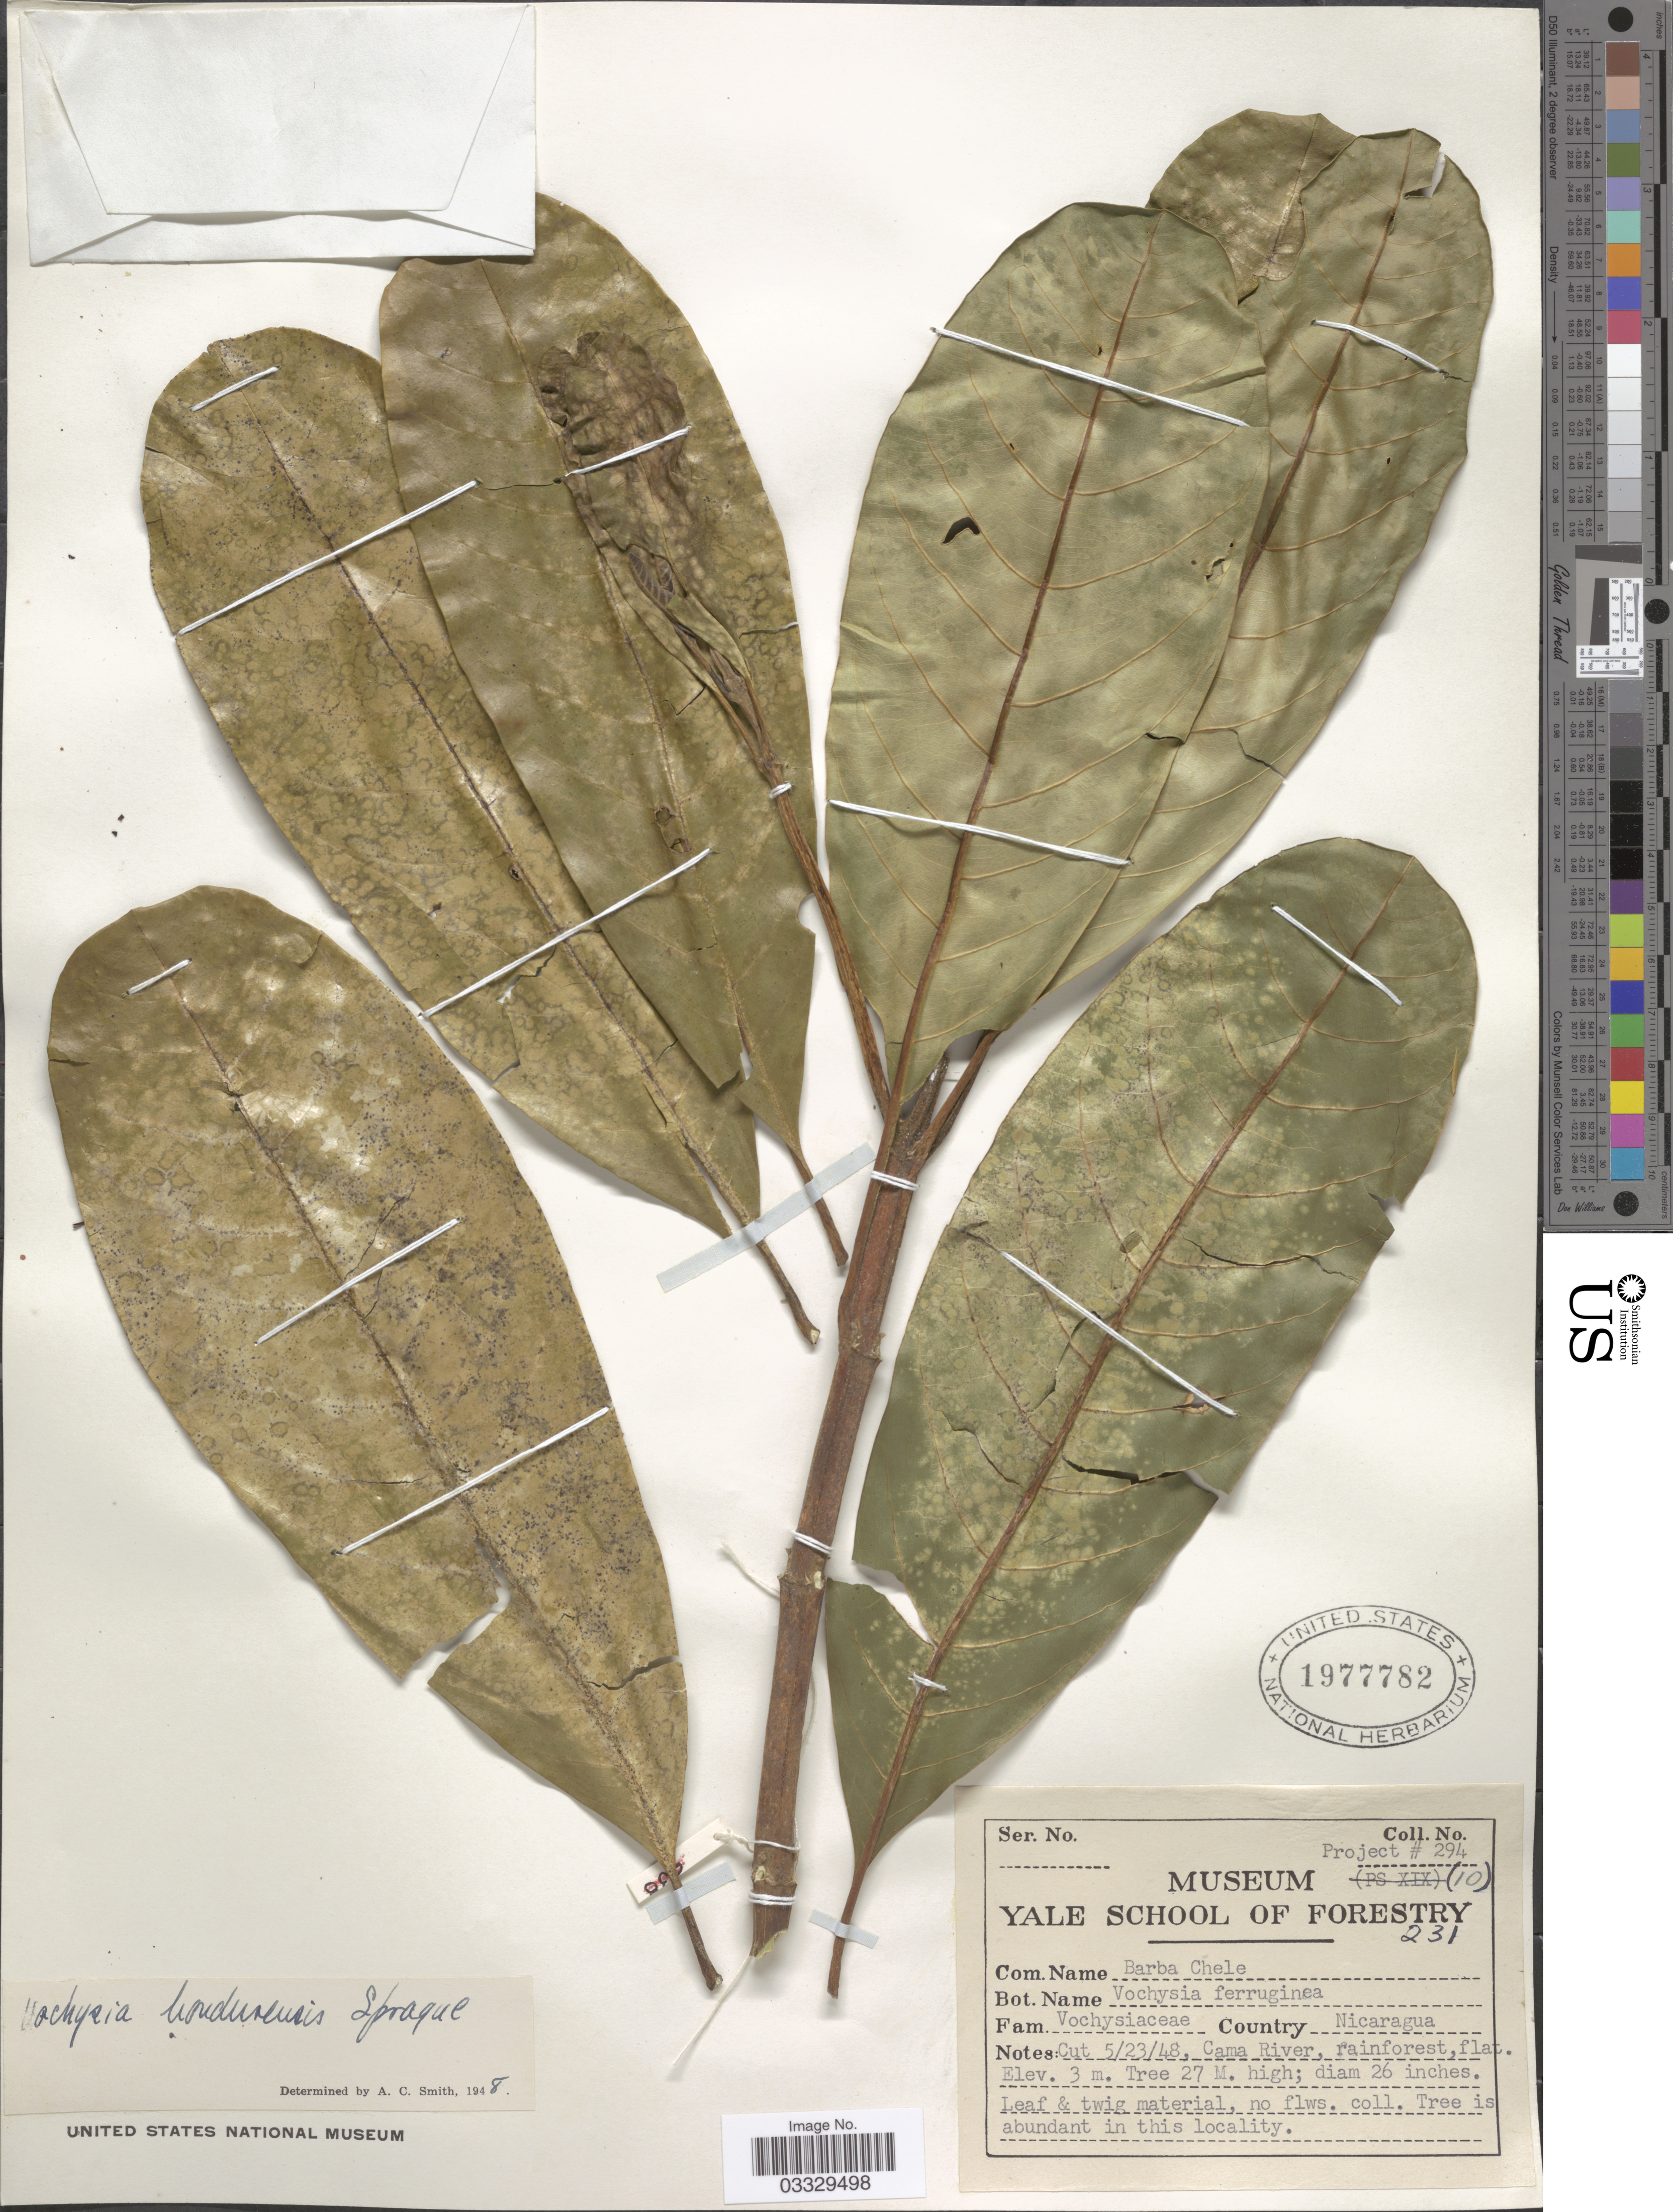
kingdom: Plantae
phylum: Tracheophyta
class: Magnoliopsida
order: Myrtales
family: Vochysiaceae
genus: Vochysia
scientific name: Vochysia hondurensis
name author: Sprague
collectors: Yale School of Forestry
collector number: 294?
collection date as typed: Transcribed d/m/y: 23/5/48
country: Nicaragua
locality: Cama River.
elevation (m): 3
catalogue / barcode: US 1977782